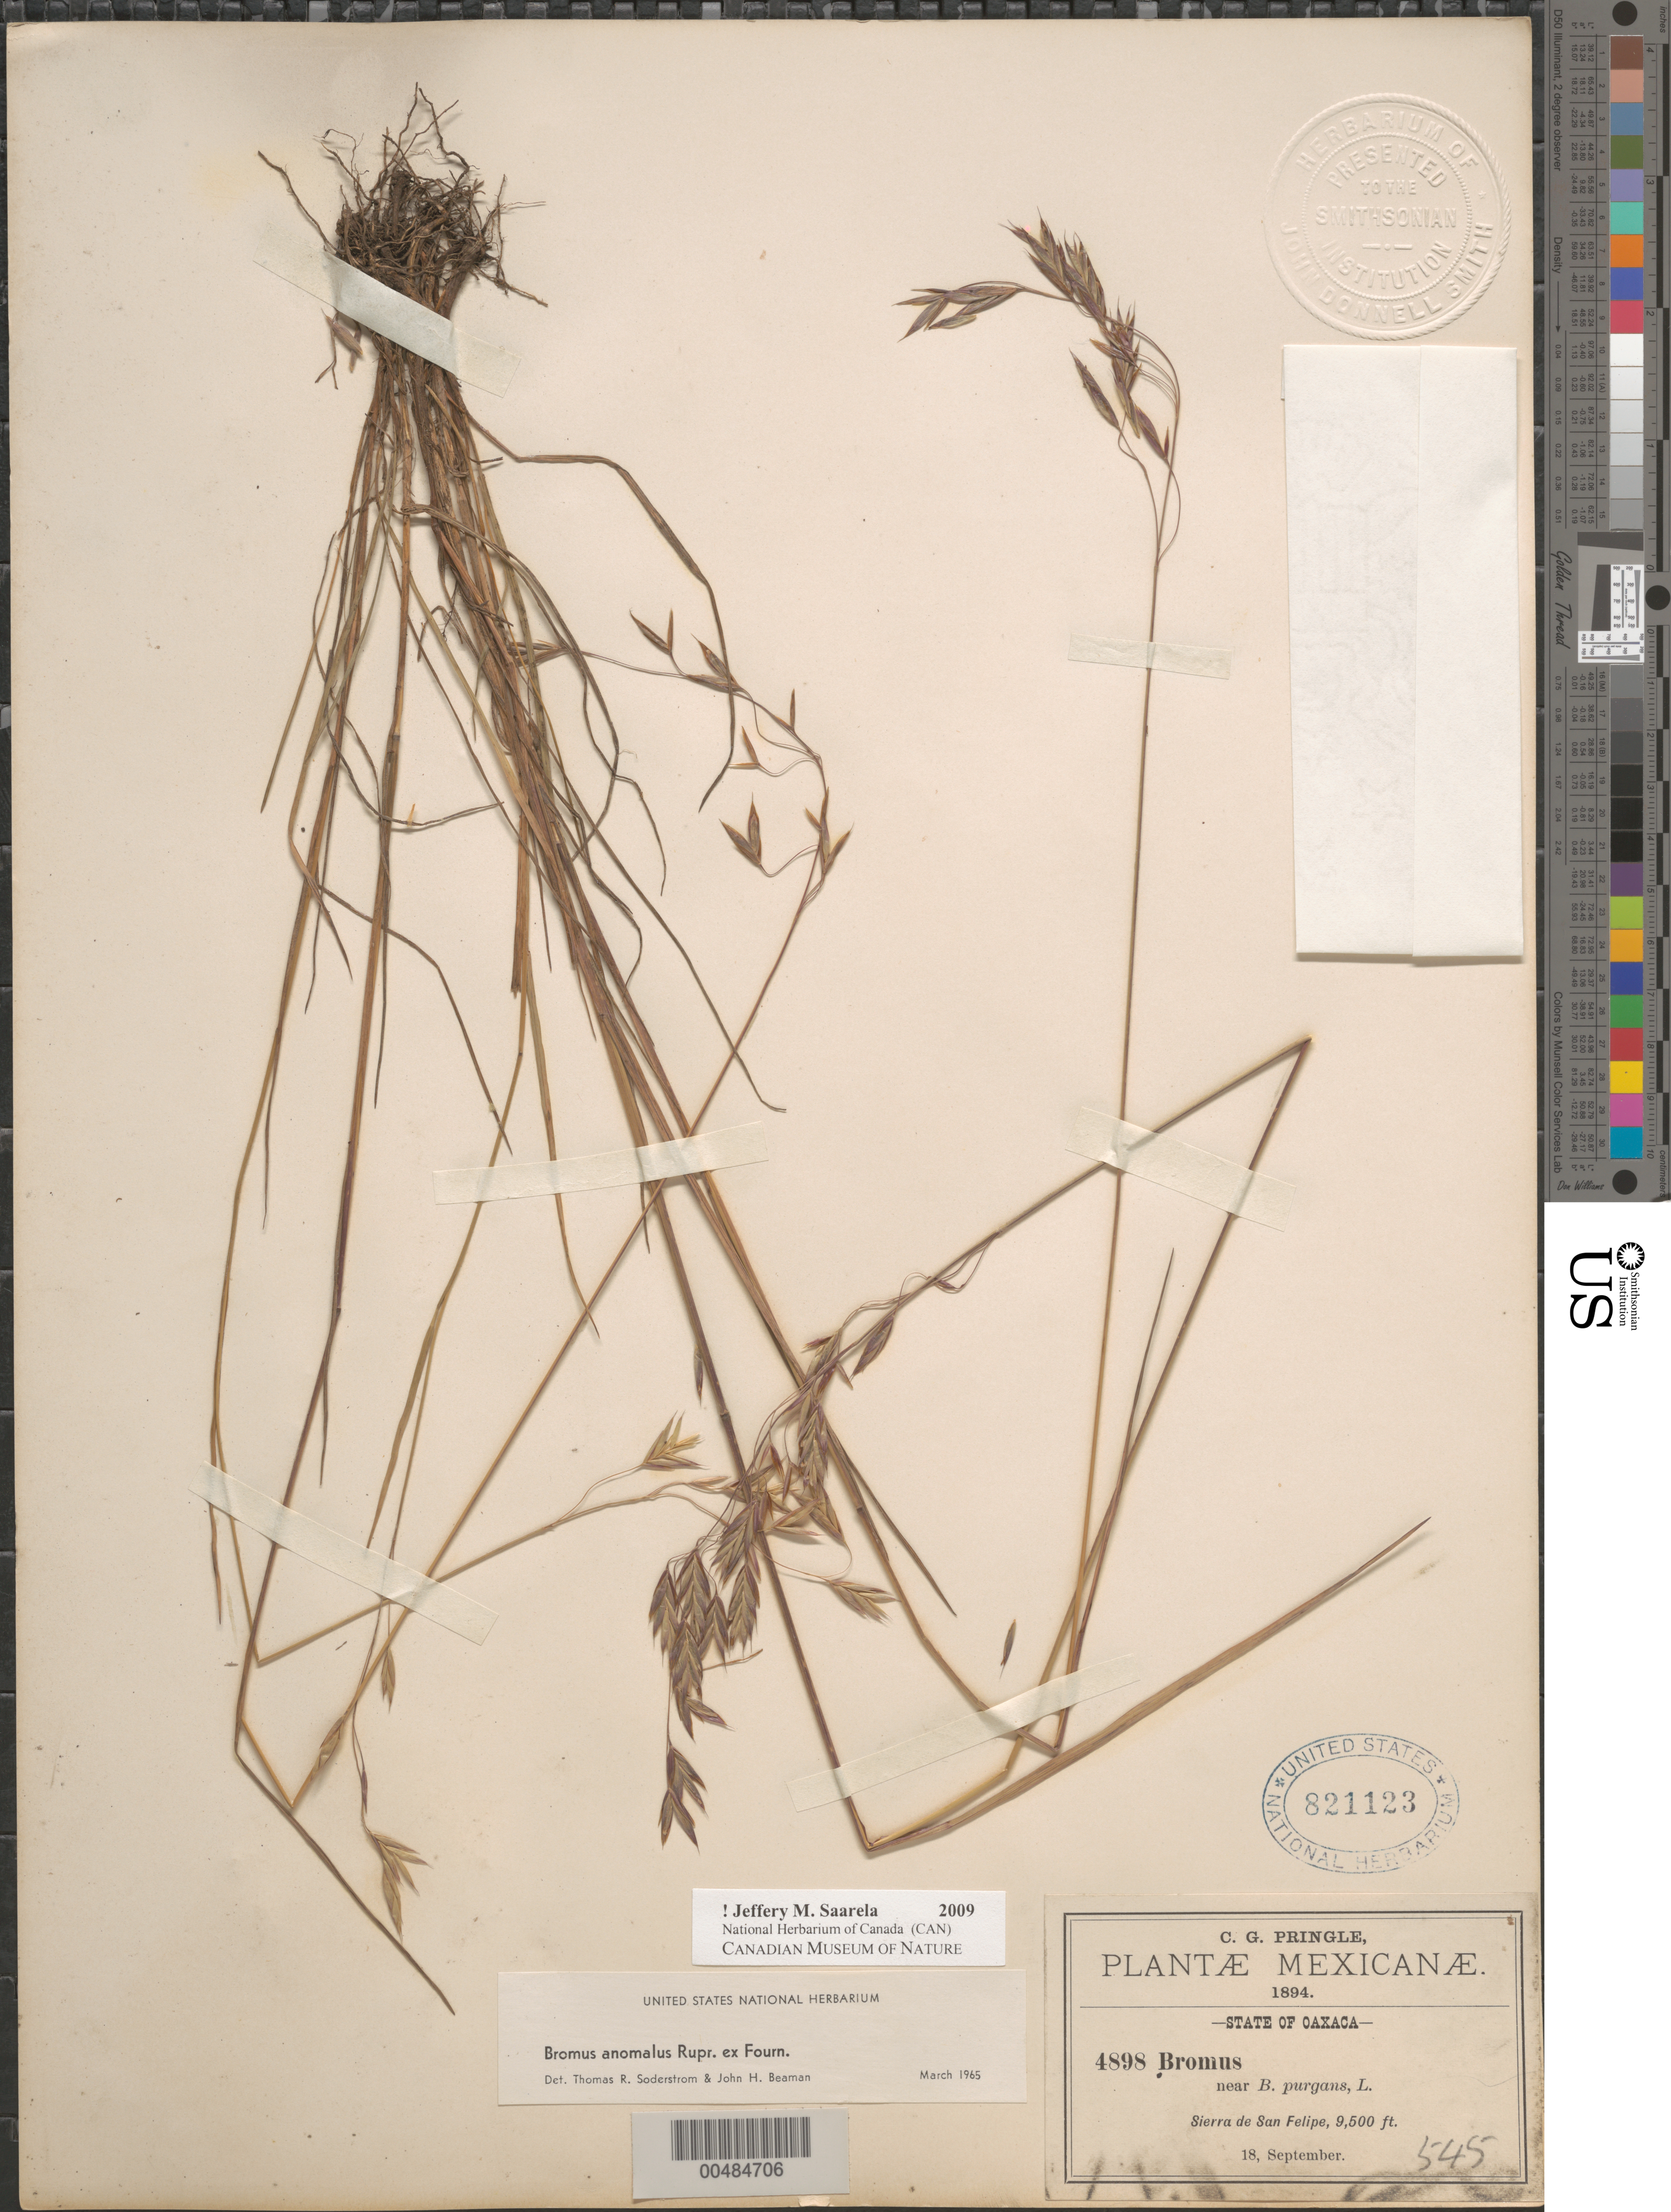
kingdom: Plantae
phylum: Tracheophyta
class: Liliopsida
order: Poales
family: Poaceae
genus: Bromus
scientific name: Bromus anomalus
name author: Rupr. ex E. Fourn.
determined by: Soderstrom, T. R.; Beaman, J. H.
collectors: C. G. Pringle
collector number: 4898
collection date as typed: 18 Sep 1894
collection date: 1894-09-18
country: Mexico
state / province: Oaxaca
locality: Sierra de San Felipe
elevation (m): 2896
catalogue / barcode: US 821123